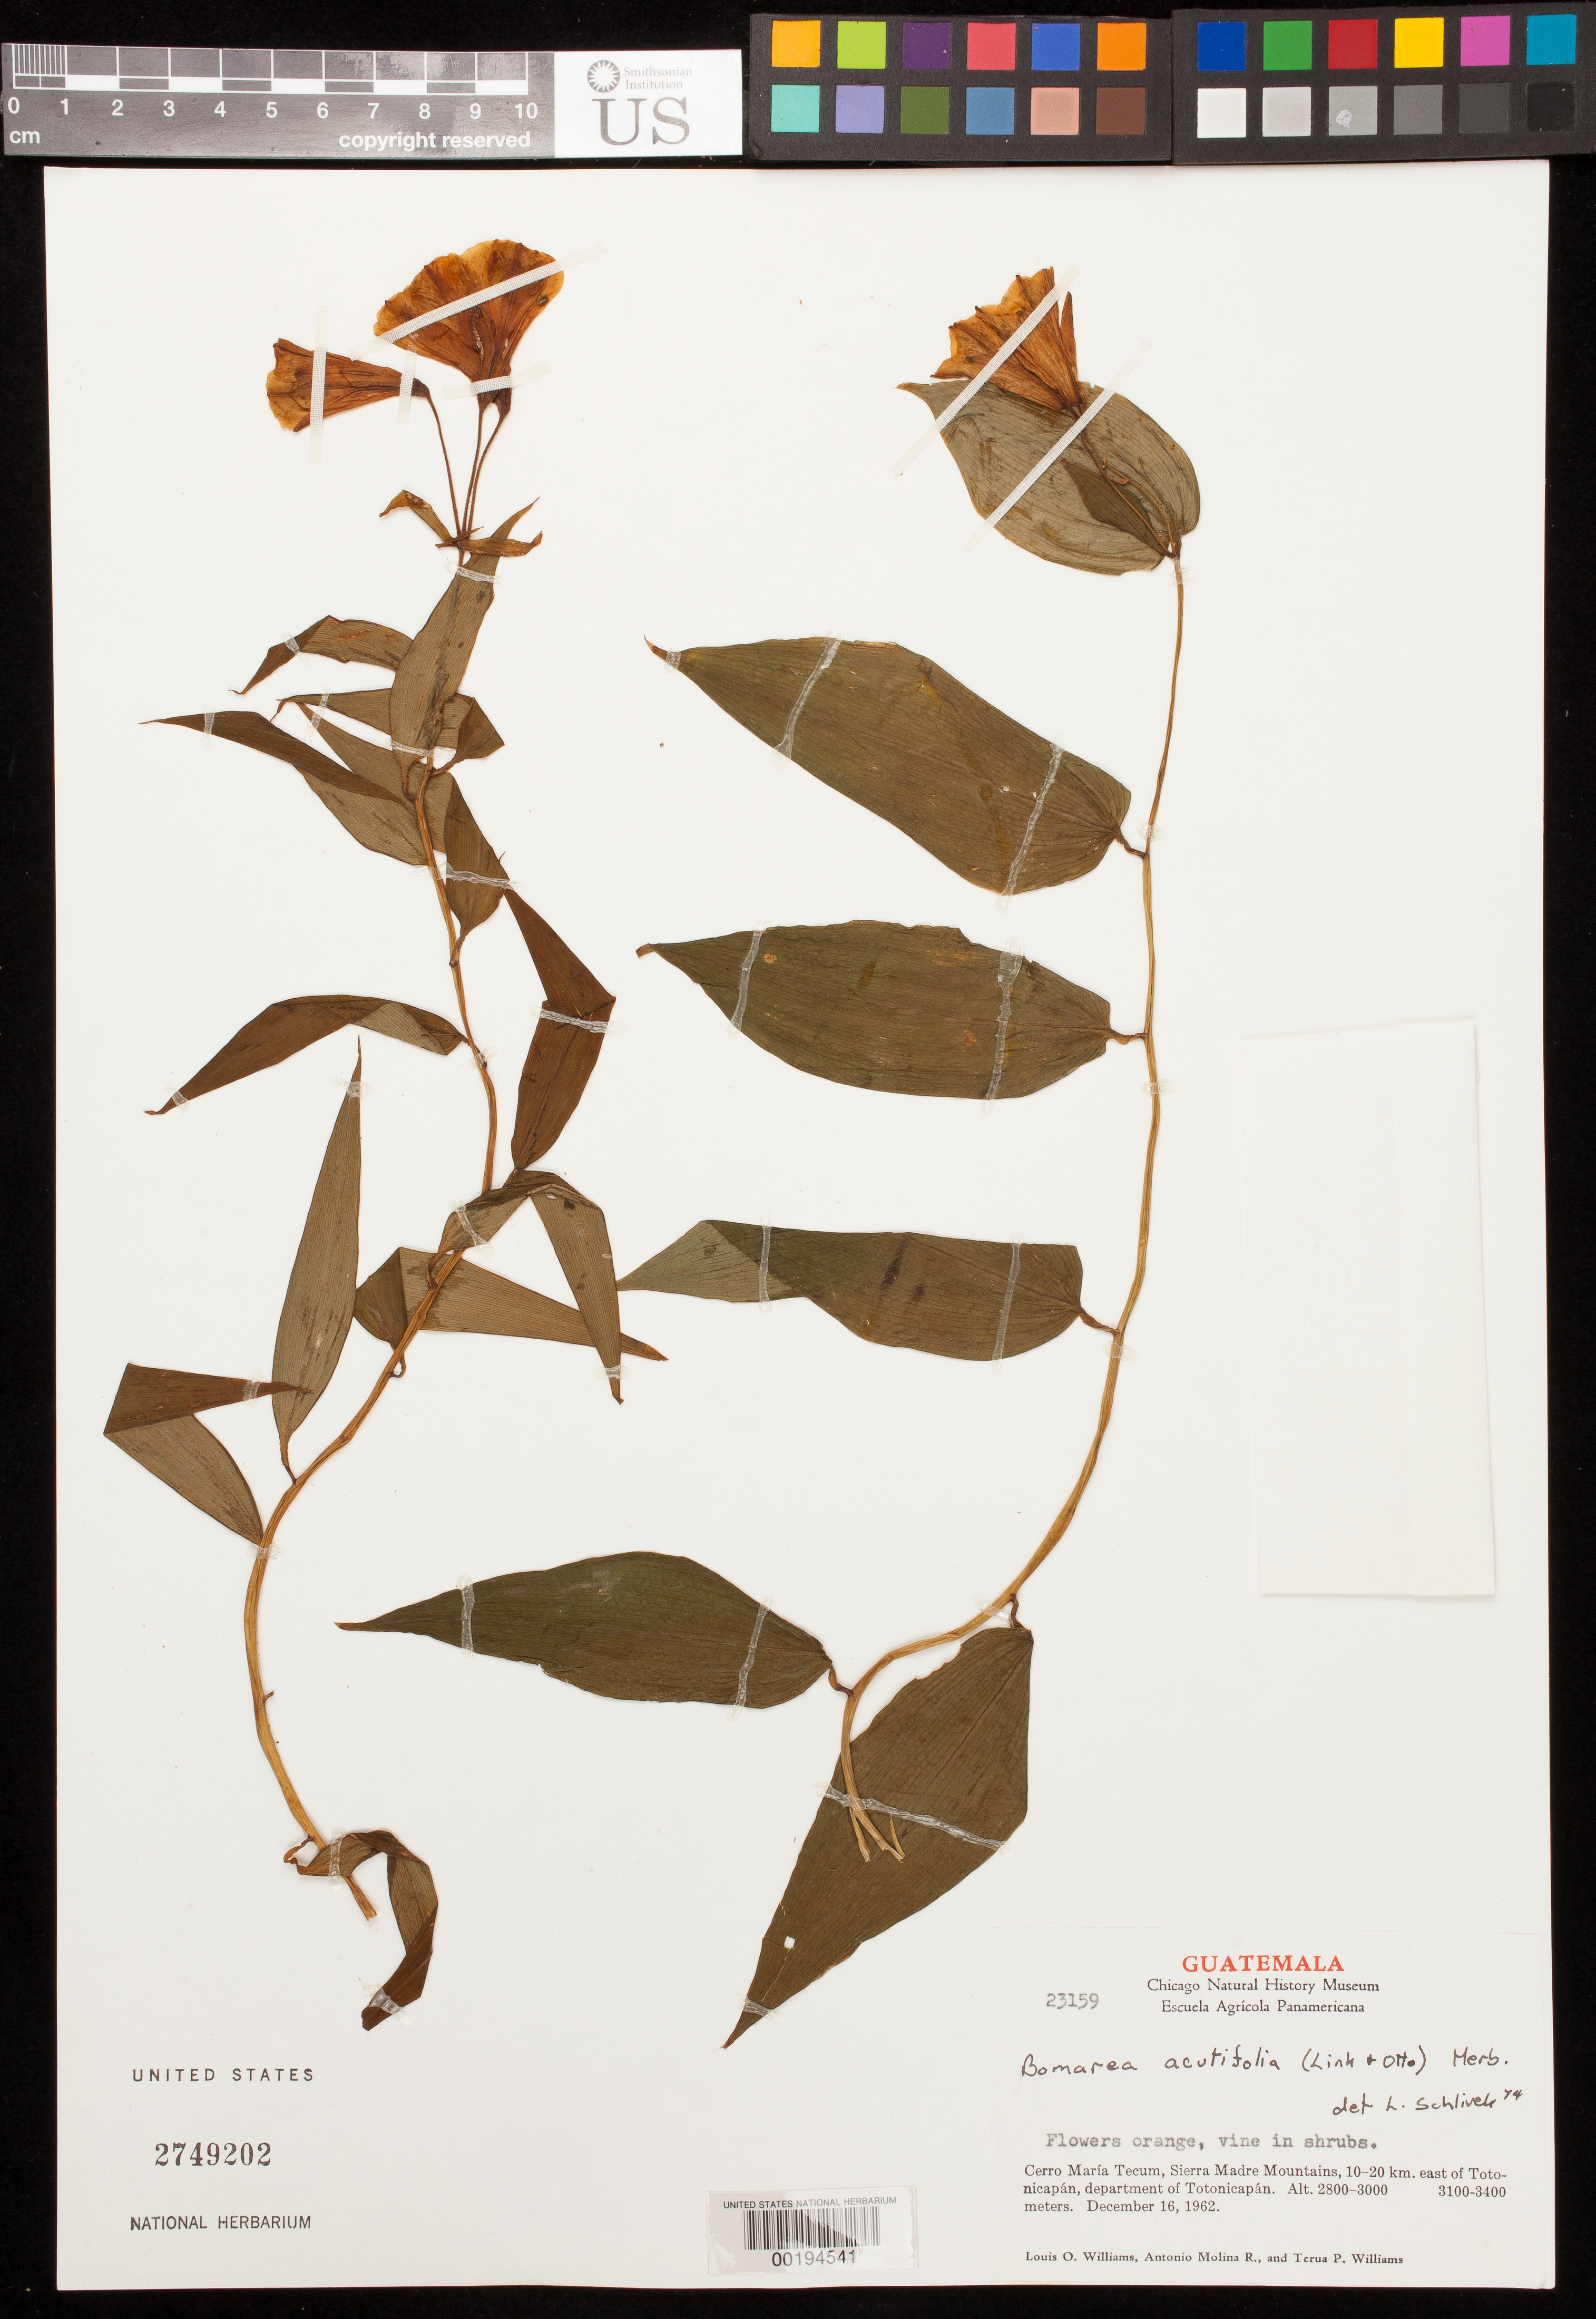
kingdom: Plantae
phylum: Tracheophyta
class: Liliopsida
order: Liliales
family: Alstroemeriaceae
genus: Bomarea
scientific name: Bomarea acutifolia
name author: (Link & Otto) Herb.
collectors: L. O. Williams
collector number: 23159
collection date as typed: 16 Dec 1962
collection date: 1962-12-16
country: Guatemala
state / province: Totonicapán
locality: Cerro Maria Tecum, Sierra Madre Mountains, 10-20 km E of Totonicapán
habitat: Vine in shrubs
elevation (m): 3100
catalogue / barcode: US 2749202